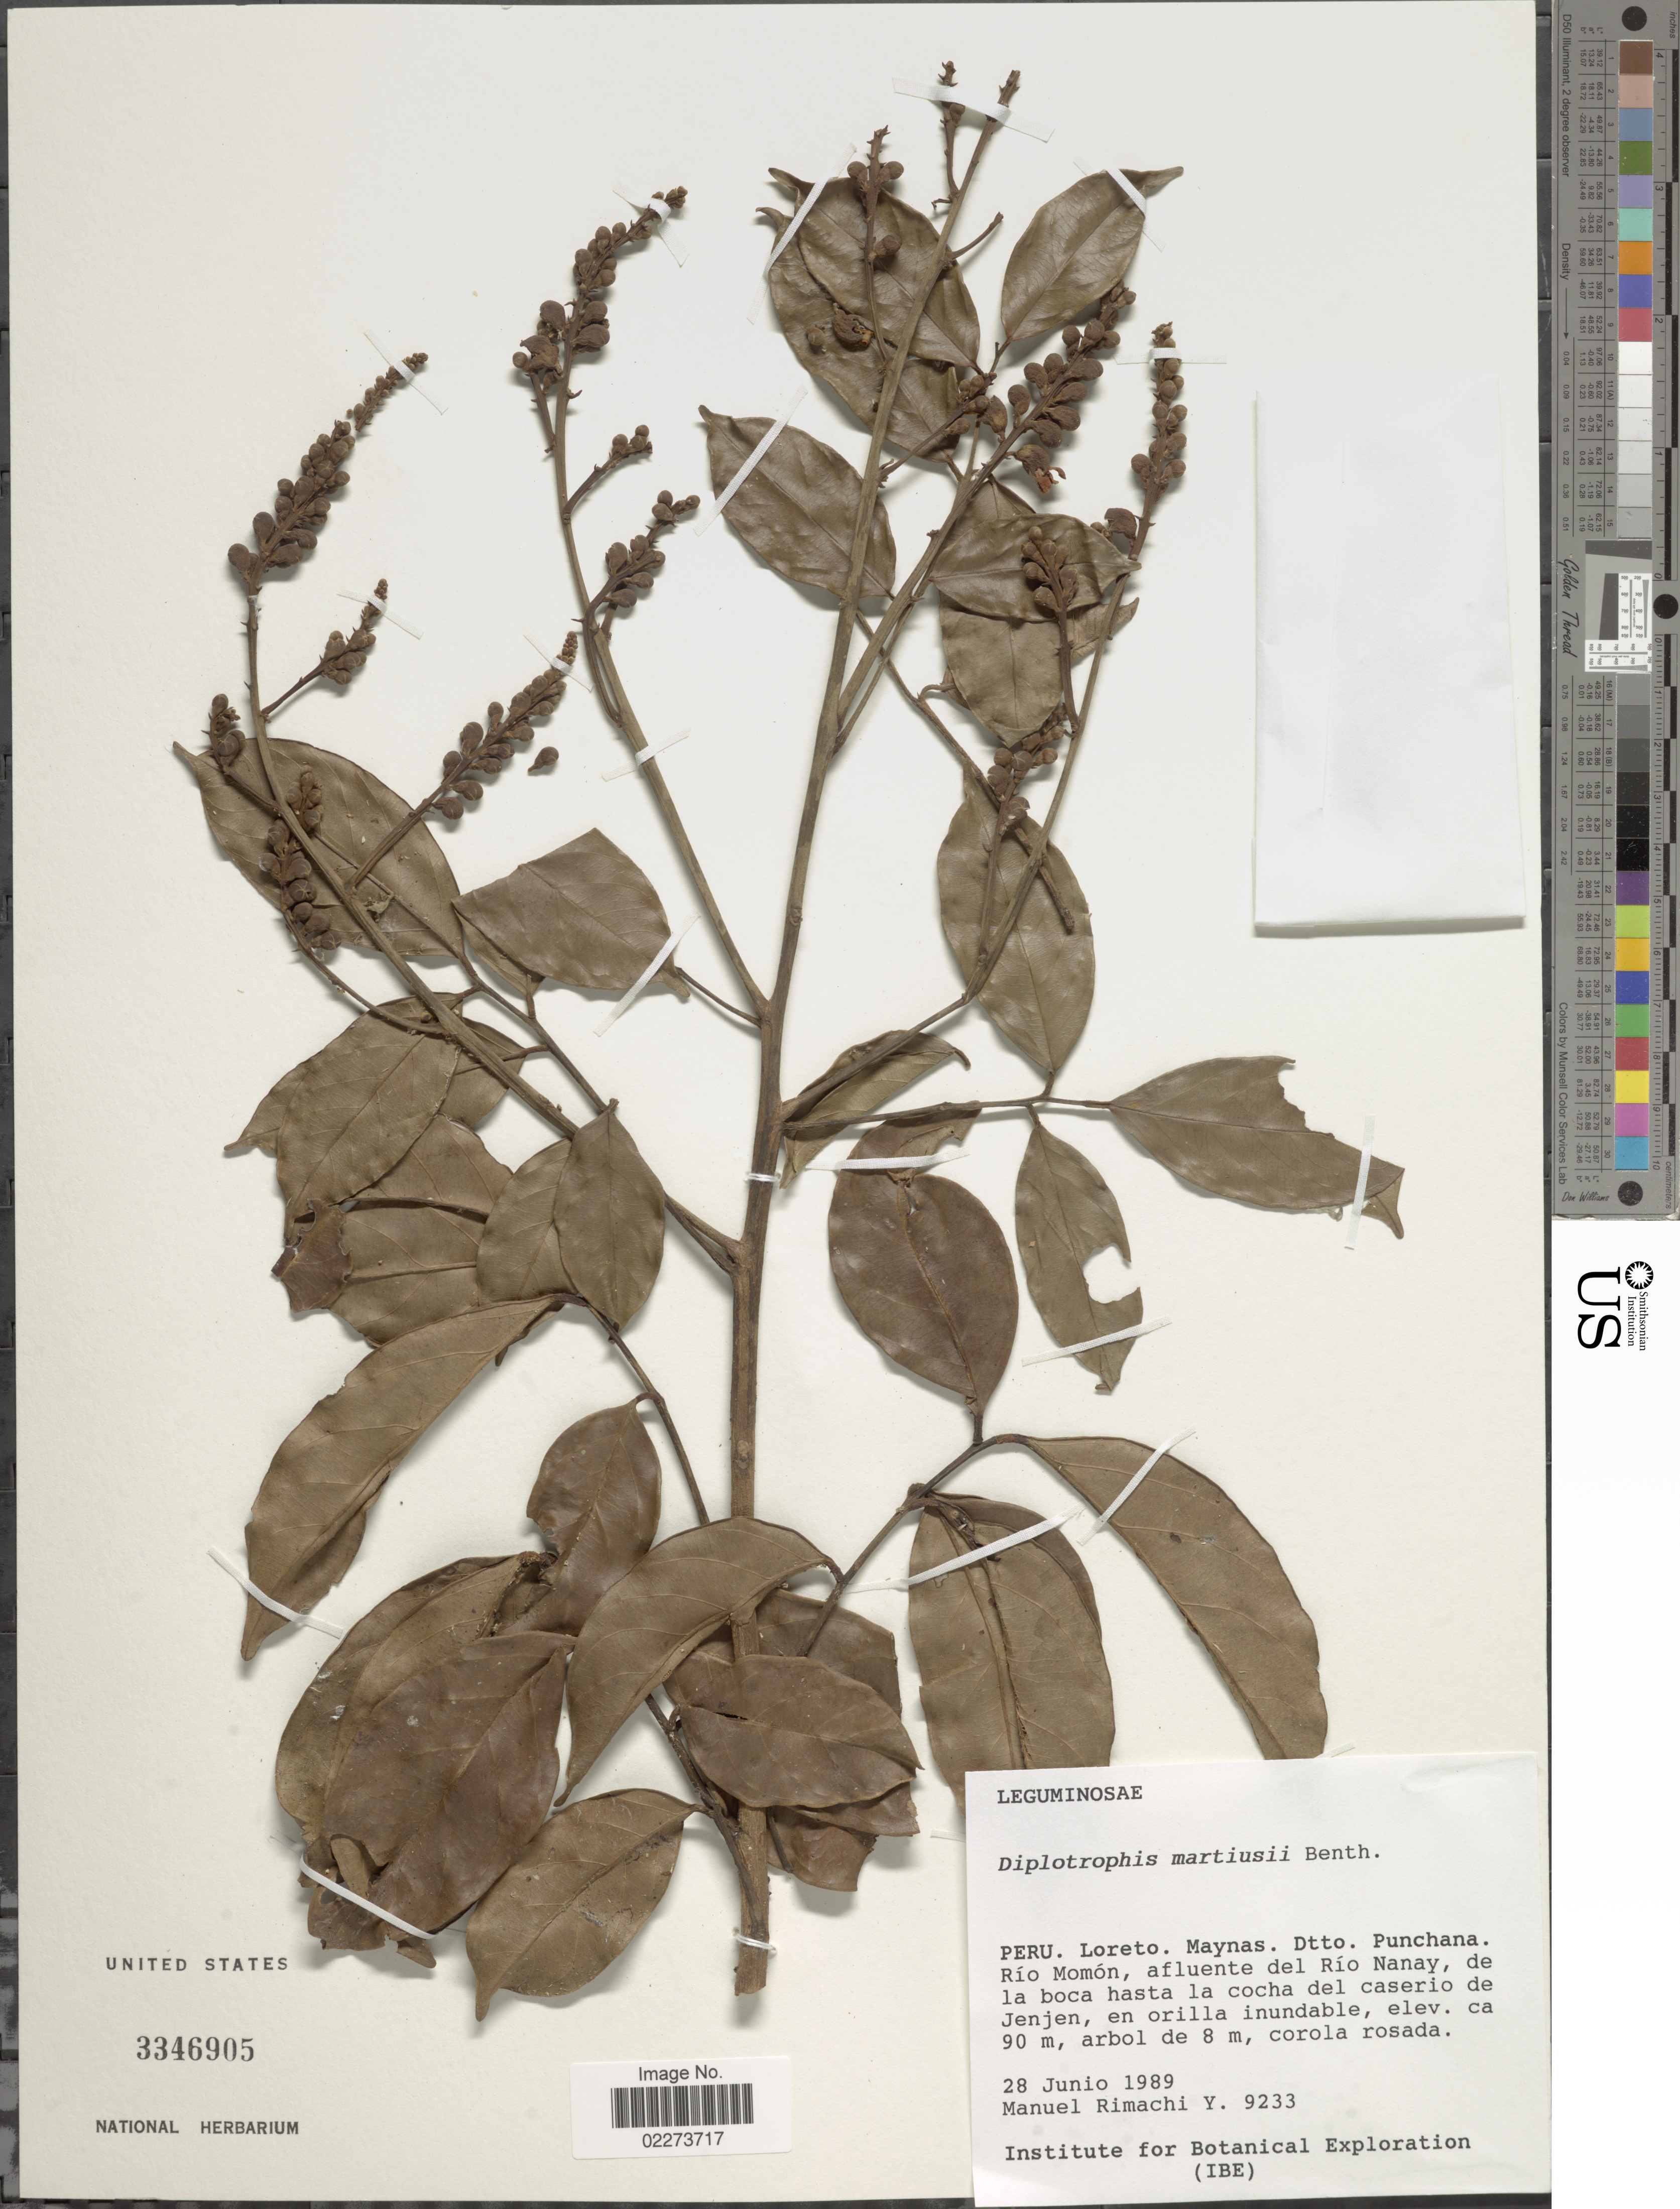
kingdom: Plantae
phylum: Tracheophyta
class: Magnoliopsida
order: Fabales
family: Fabaceae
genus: Diplotropis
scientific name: Diplotropis martiusii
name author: Benth.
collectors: M. Rimachi Y.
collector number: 9233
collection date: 1989-06-28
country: Peru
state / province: Loreto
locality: Peru, Loreto, Maynas, Dtto, Punchana, Rio Momon, afluente del Rio Nanay, de la boca hasta la cocha del caserio de Jenjen, en orilla inundable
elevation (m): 90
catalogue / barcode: US 3346905